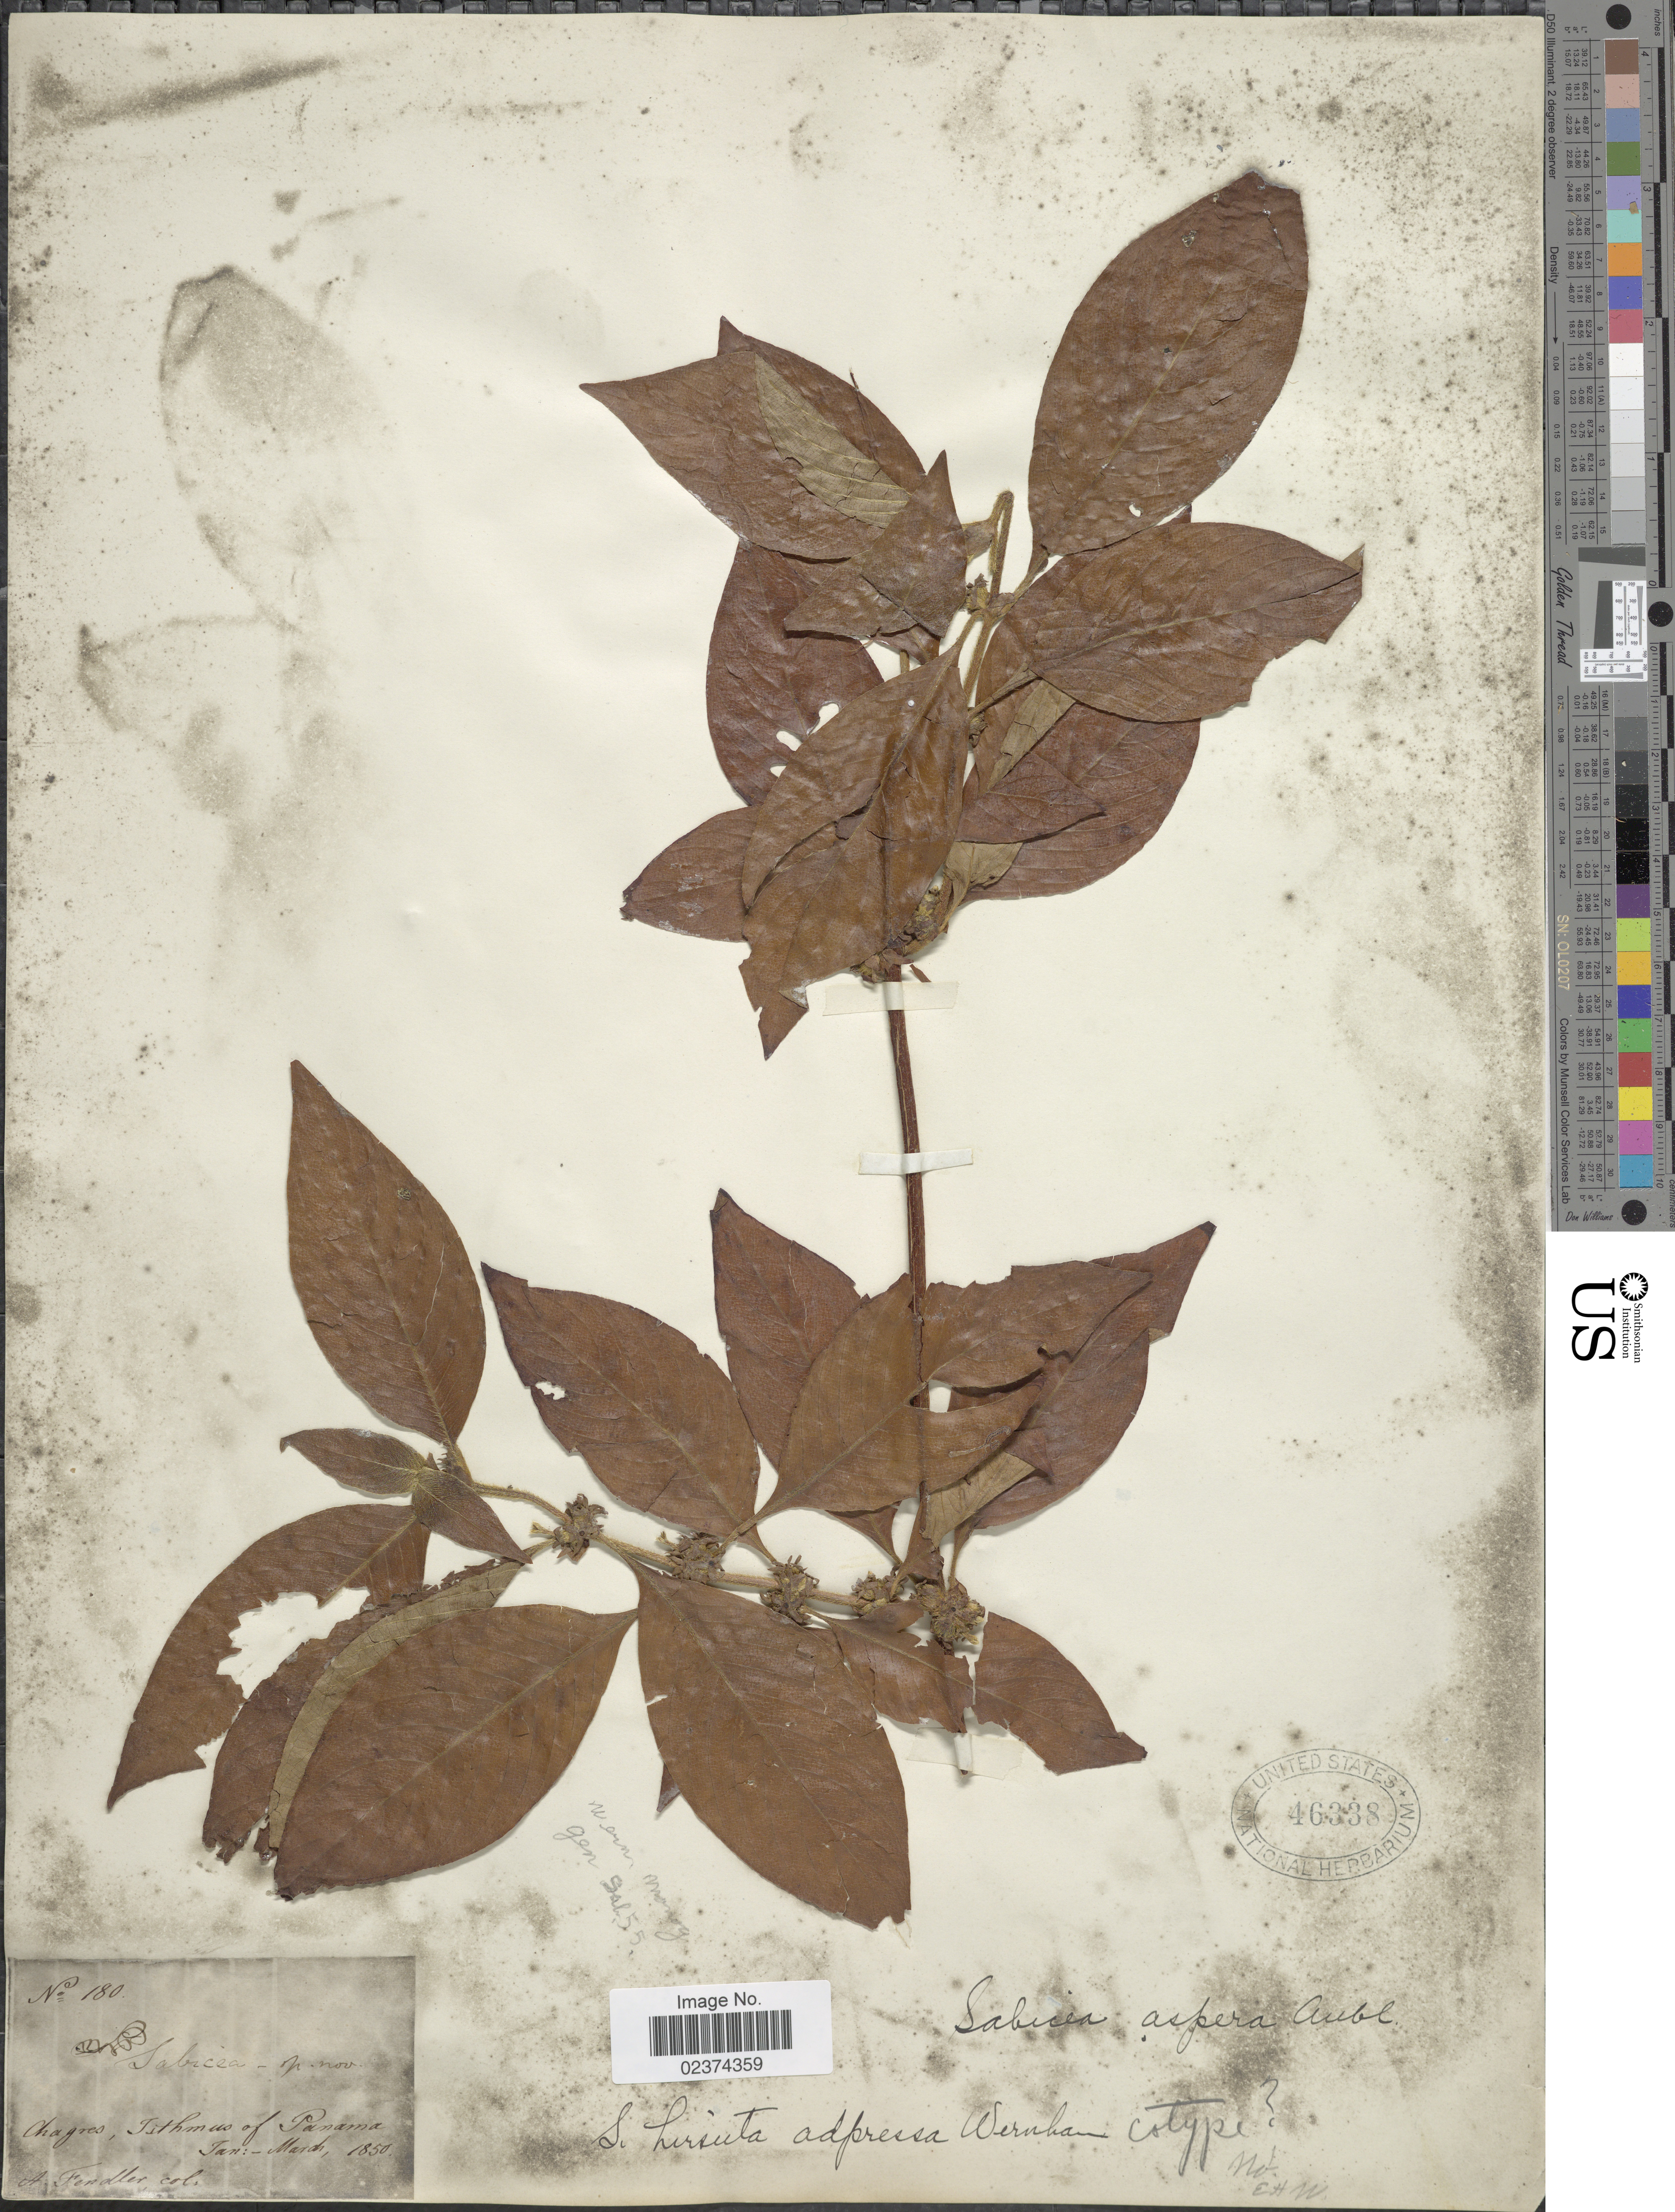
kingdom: Plantae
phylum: Tracheophyta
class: Magnoliopsida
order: Gentianales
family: Rubiaceae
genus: Sabicea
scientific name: Sabicea hirsuta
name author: Kunth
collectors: A. Fendler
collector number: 180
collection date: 1850-01/1850-03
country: Panama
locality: Chagres, Isthmus of Panama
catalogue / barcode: US 46338